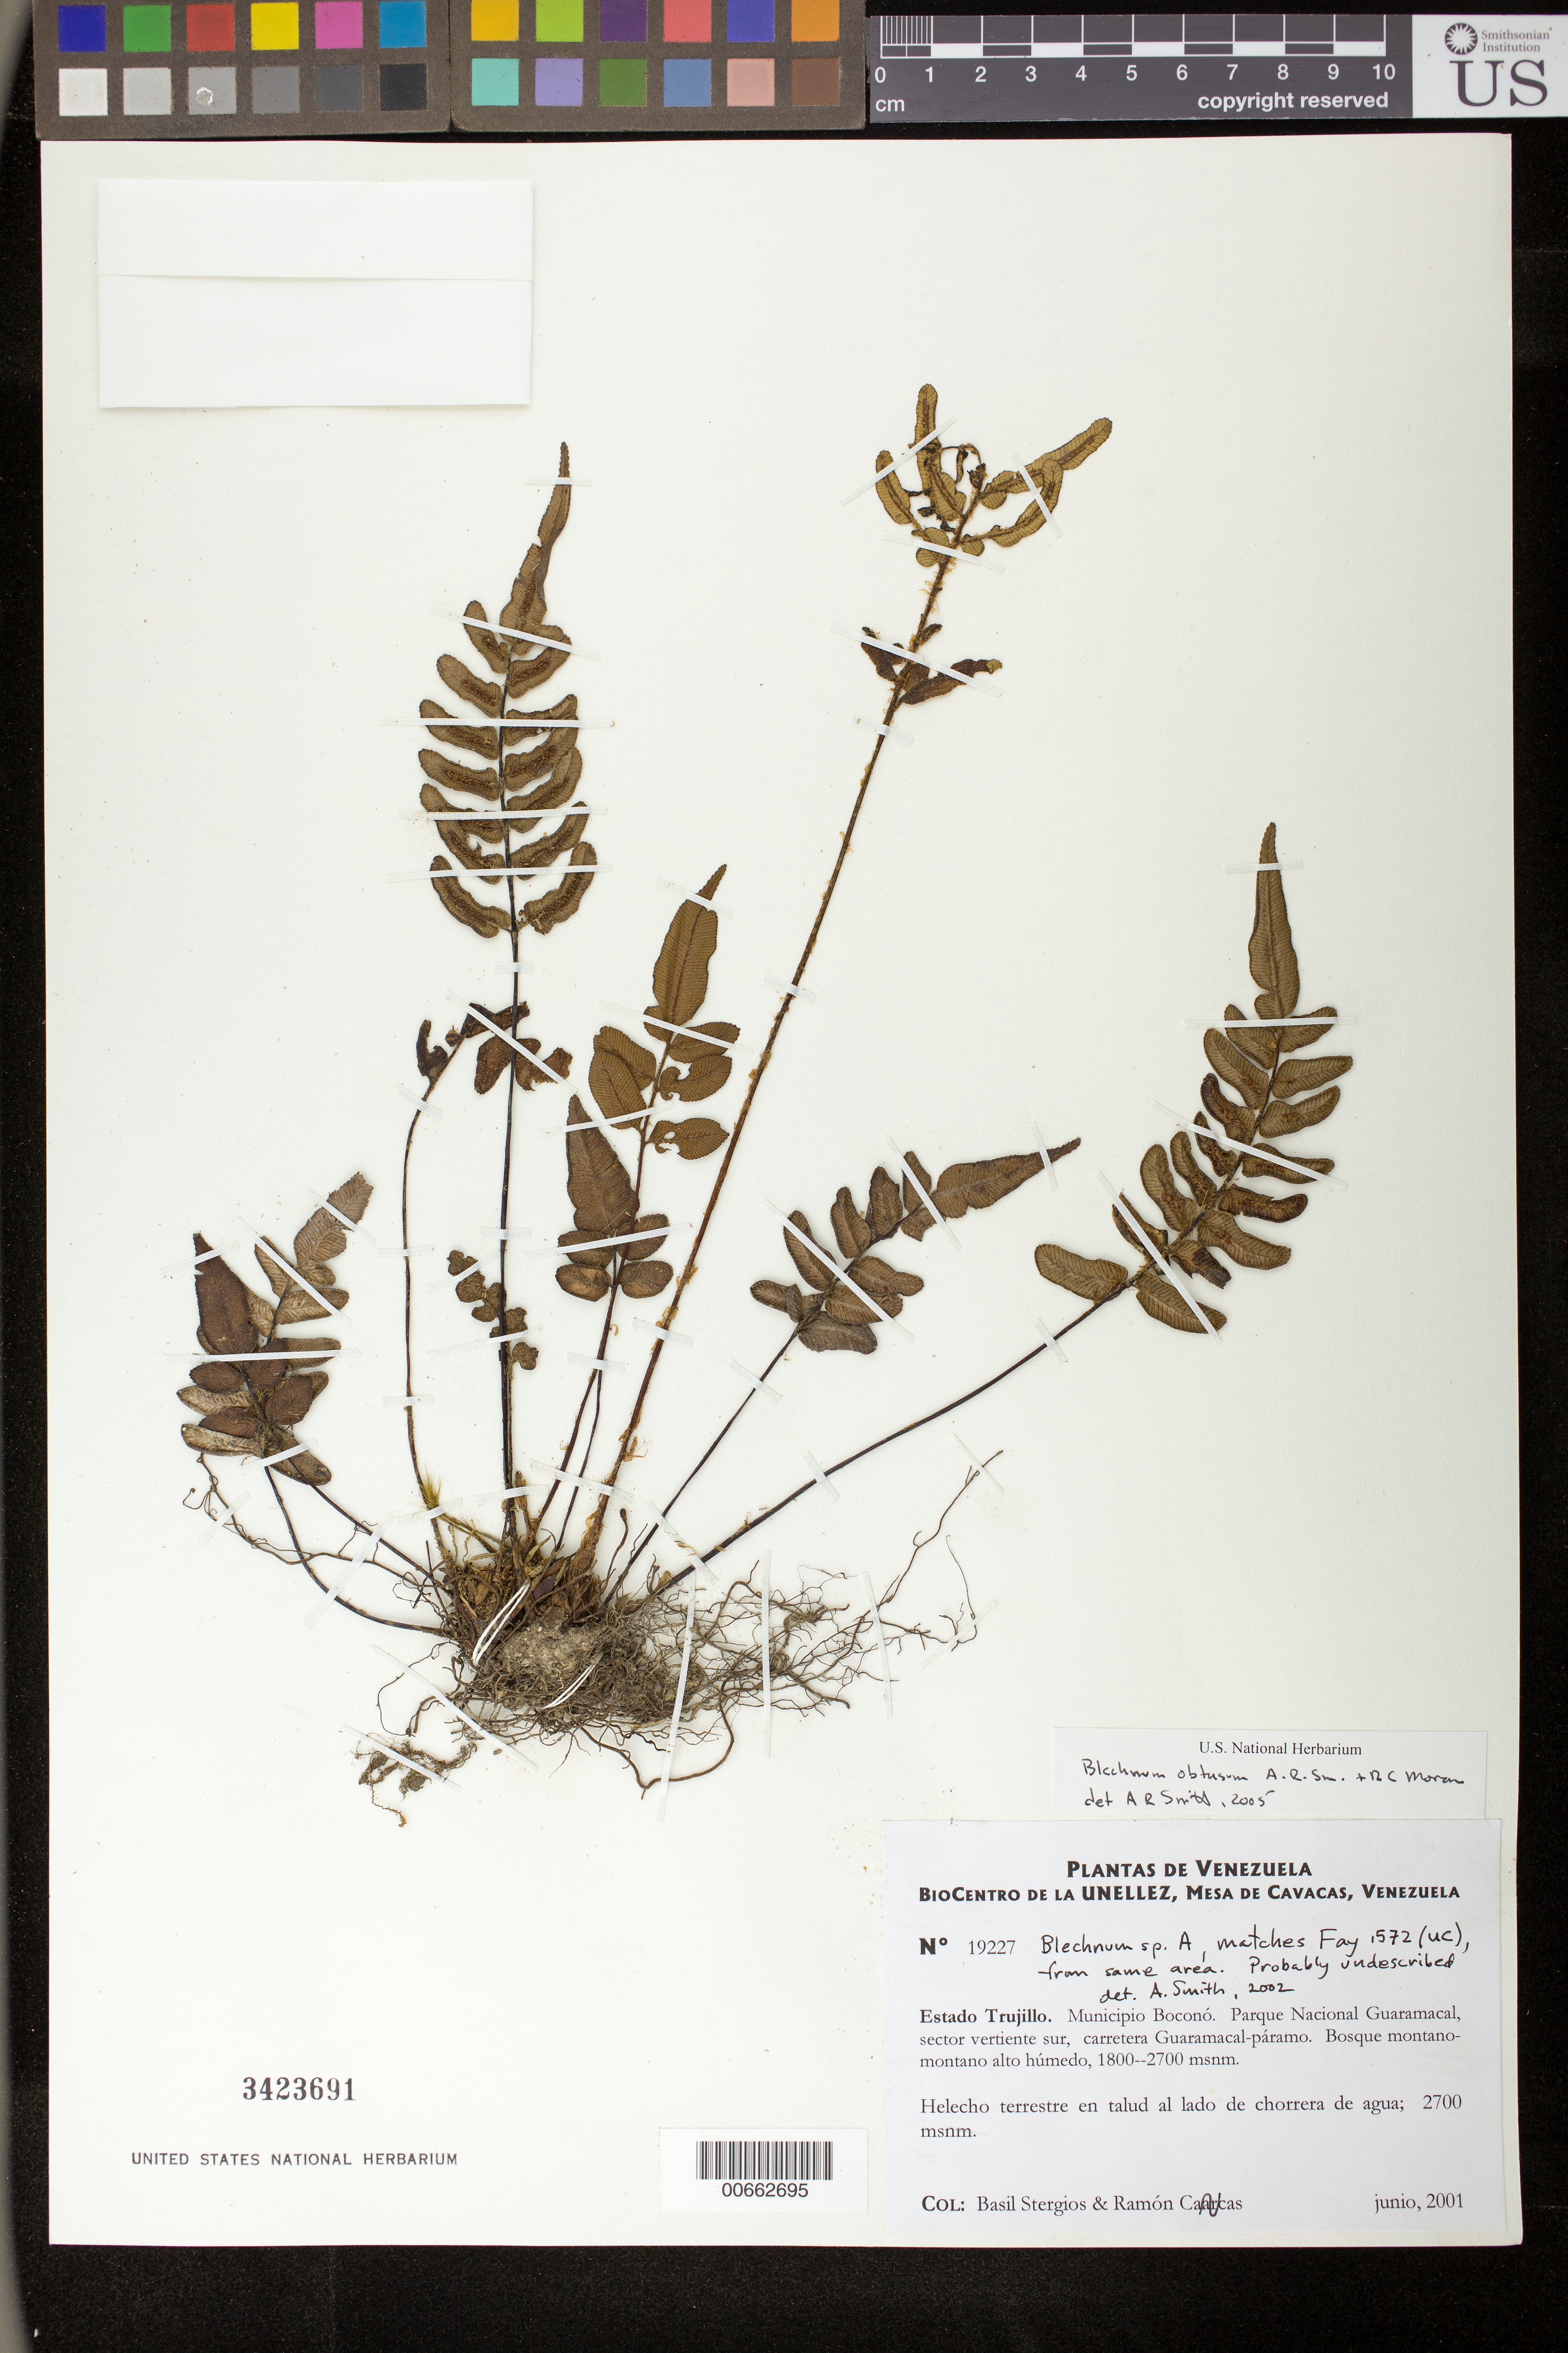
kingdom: Plantae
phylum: Tracheophyta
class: Polypodiopsida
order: Polypodiales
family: Blechnaceae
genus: Blechnum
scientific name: Blechnum sp. a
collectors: B. G. Stergios & R. Caracas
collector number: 19227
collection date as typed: Jun 2001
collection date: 2001-06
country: Venezuela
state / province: Trujillo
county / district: Boconó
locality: Parque Nacional Guaramacal, sector vertiente sur, carretera Guaramacal-páramo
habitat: Bosque montano-montano alto húmedo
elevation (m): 2700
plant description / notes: PORT, US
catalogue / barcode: US 3423691